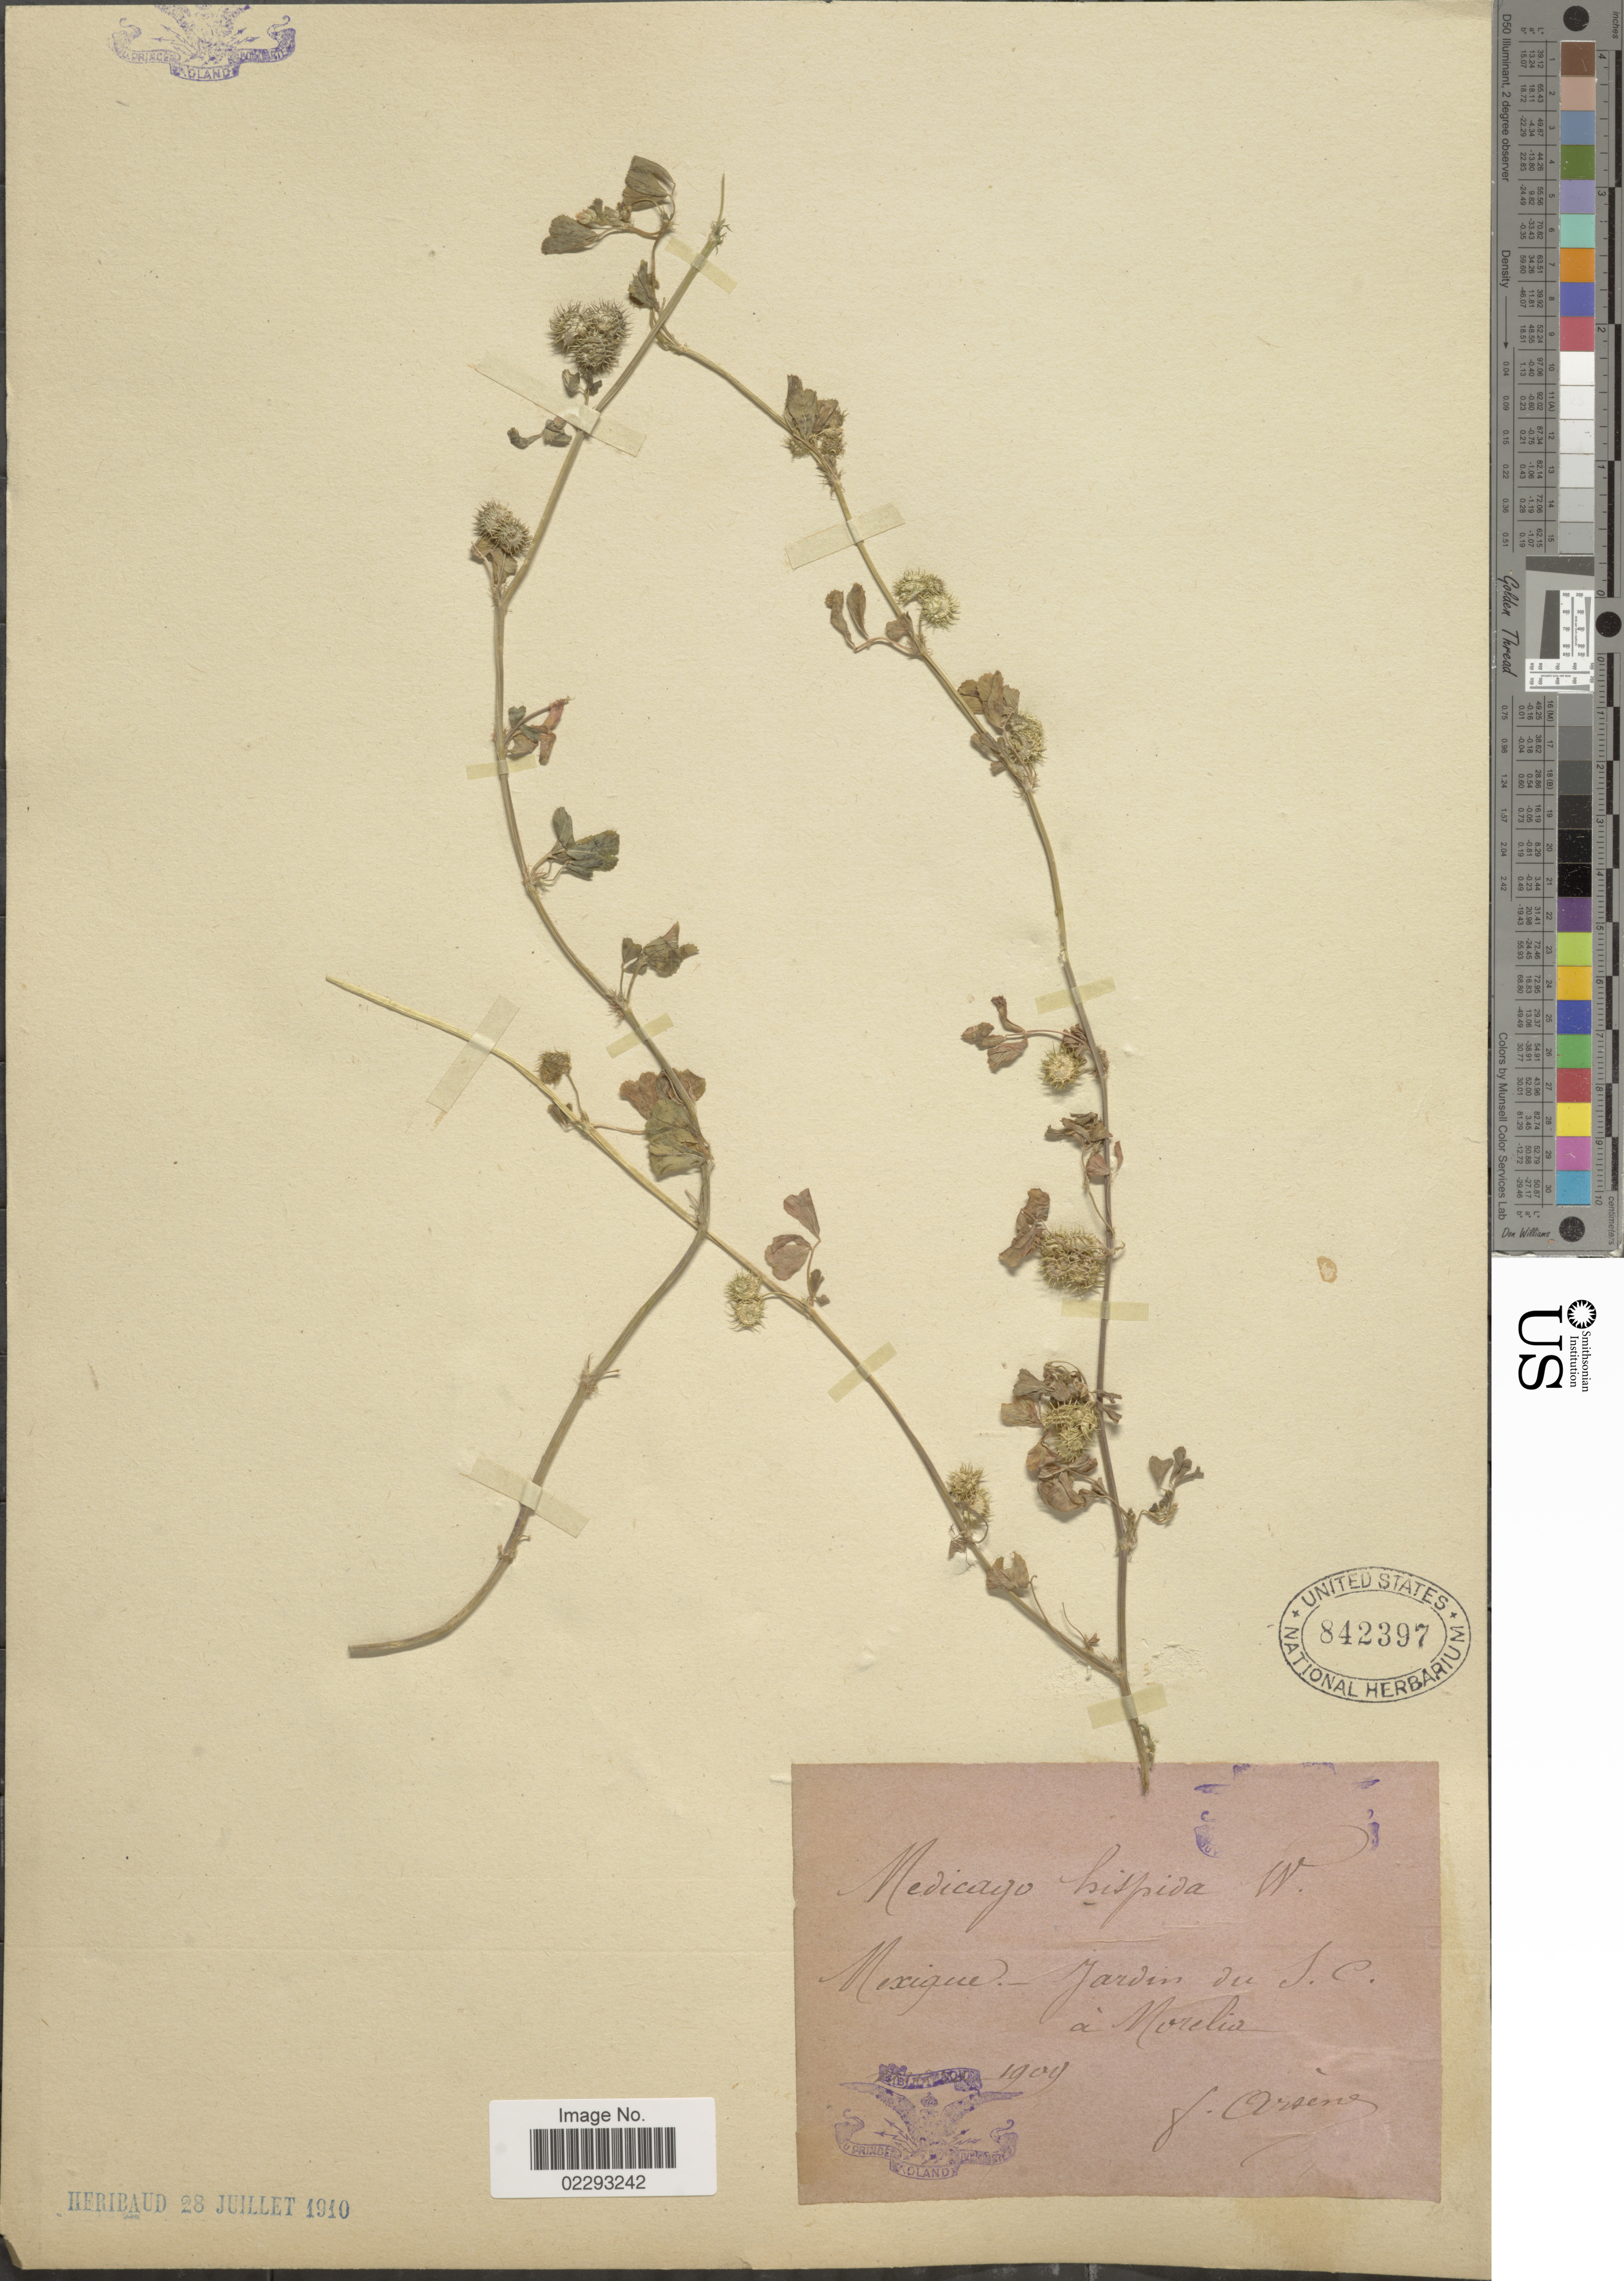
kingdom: Plantae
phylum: Tracheophyta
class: Magnoliopsida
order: Fabales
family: Fabaceae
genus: Medicago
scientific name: Medicago polymorpha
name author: L.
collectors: F. Hyacinth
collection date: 1909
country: Mexico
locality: Jardin de S.C. á Morelia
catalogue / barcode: US 842397